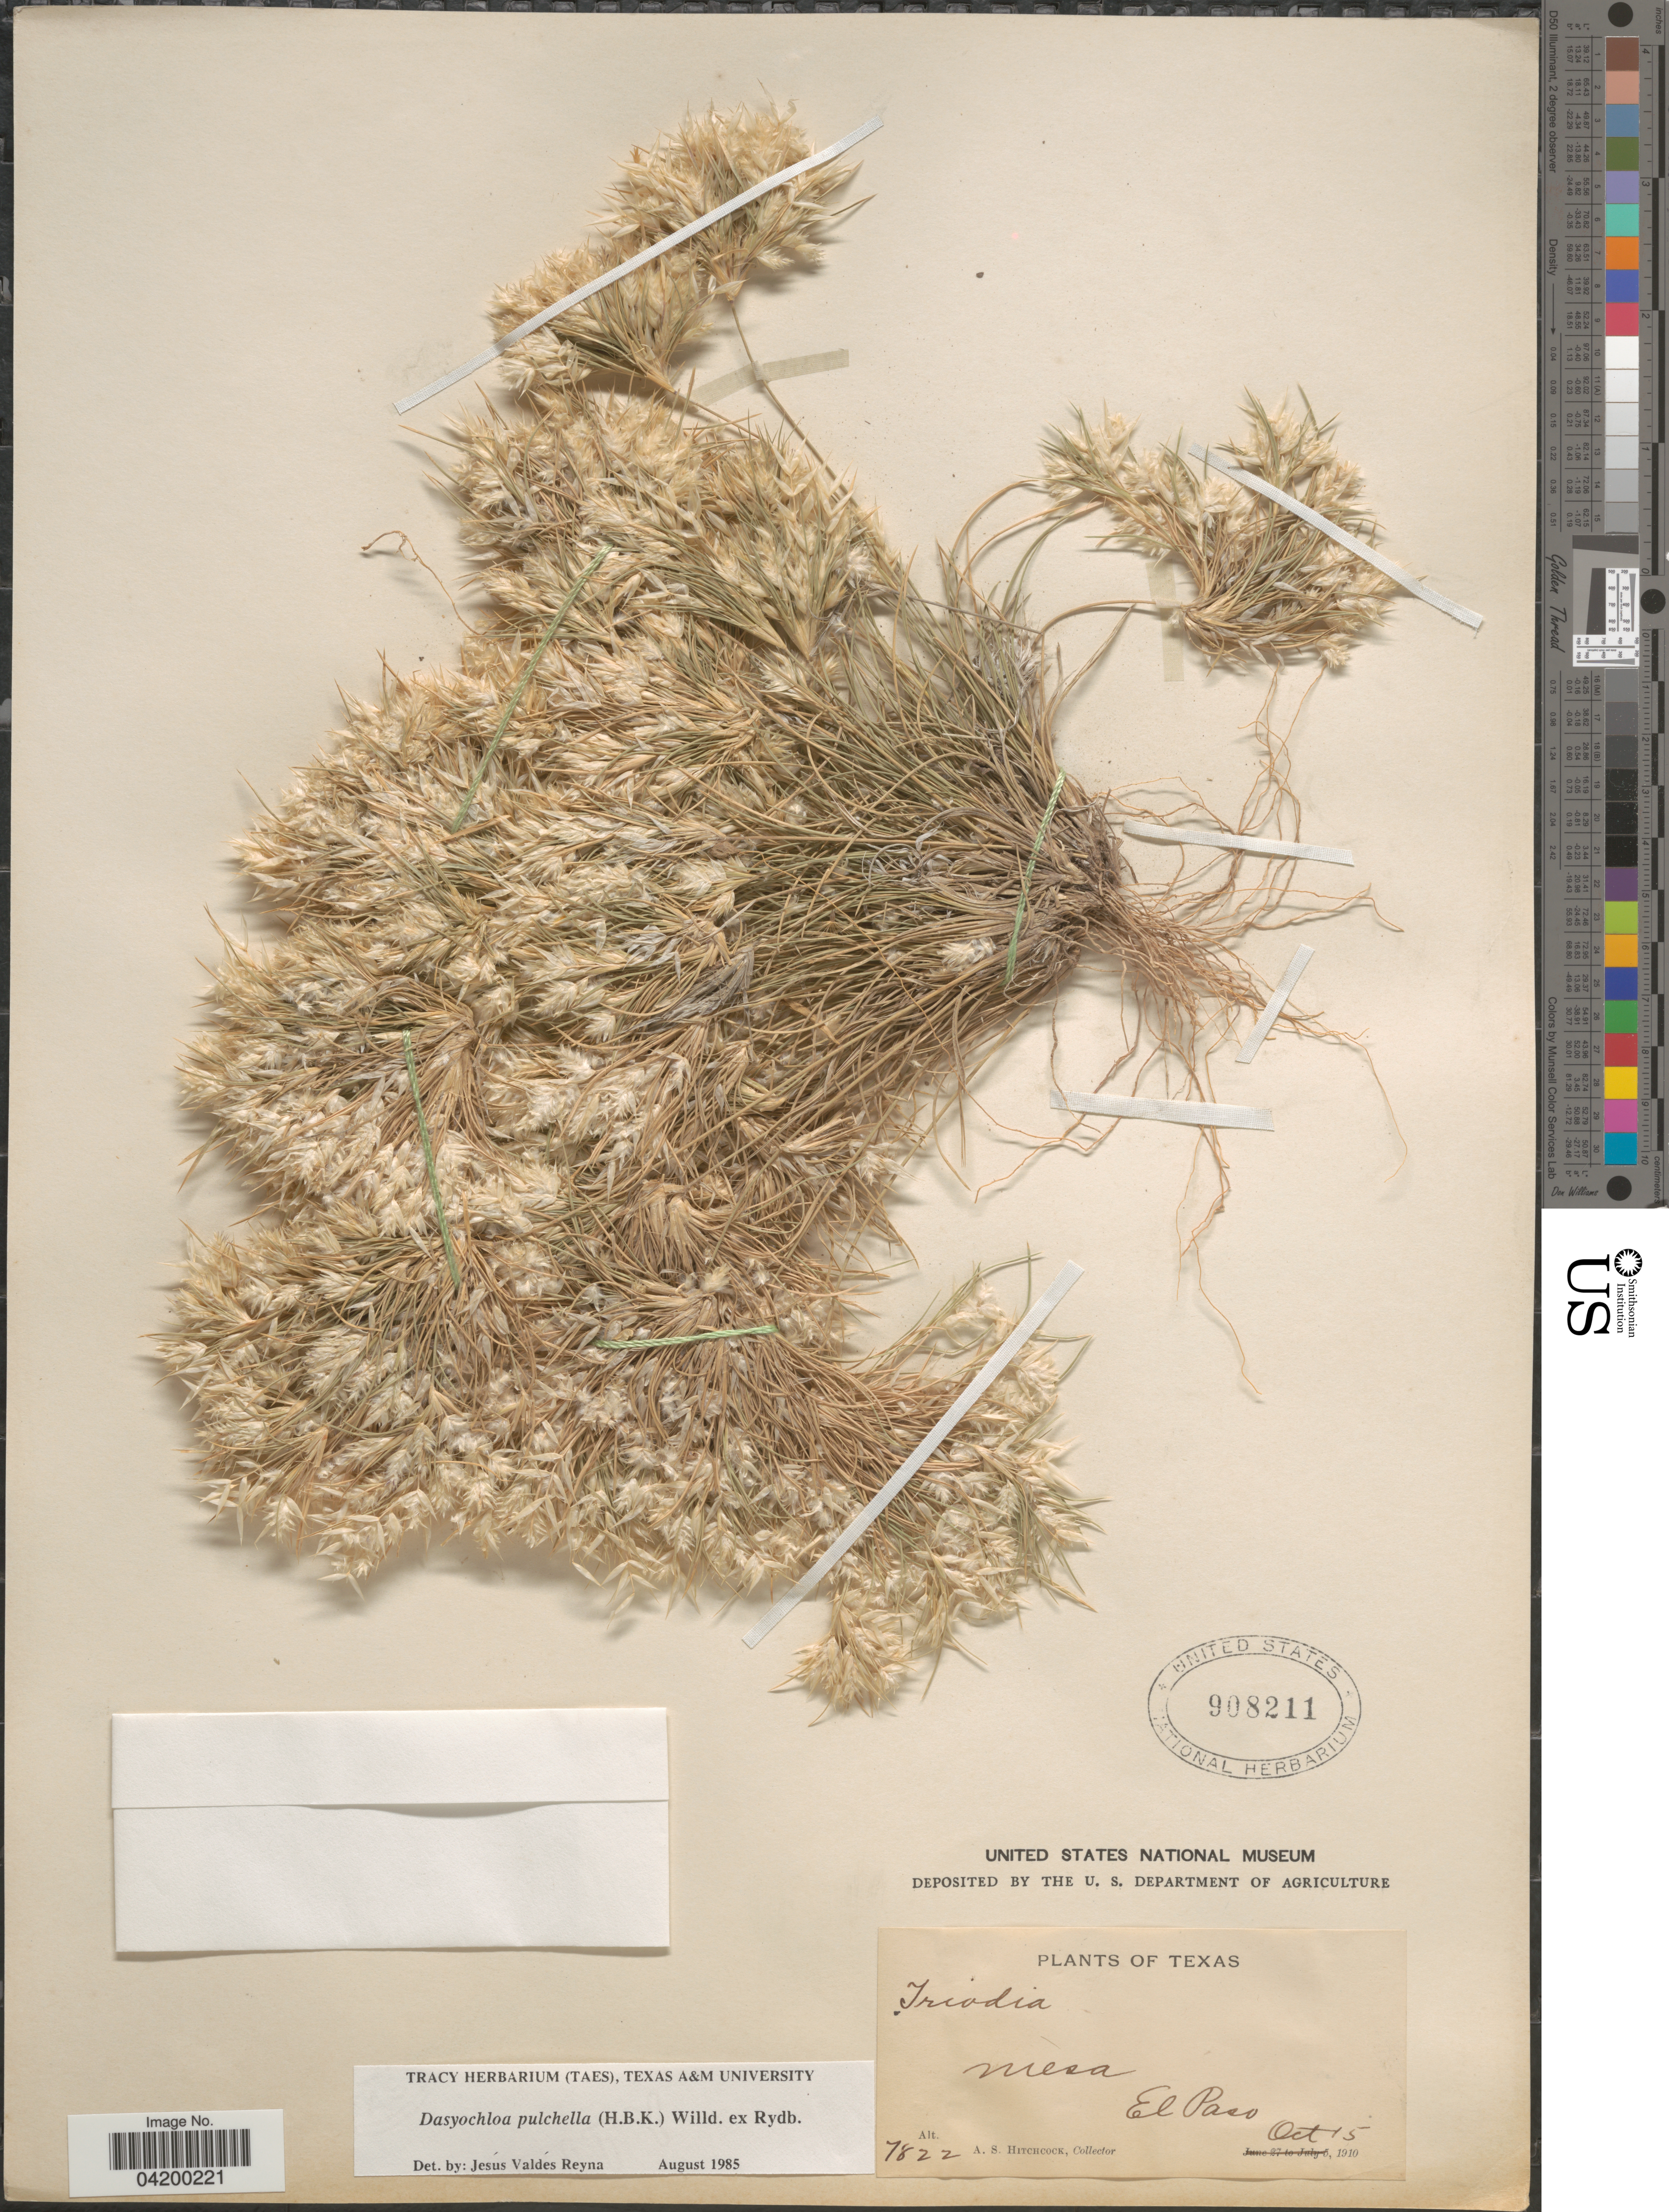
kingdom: Plantae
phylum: Tracheophyta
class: Liliopsida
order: Poales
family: Poaceae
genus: Dasyochloa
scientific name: Dasyochloa pulchella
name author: (Kunth) Willd. ex Rydb.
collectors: A. S. Hitchcock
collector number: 7822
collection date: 1910-10-15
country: United States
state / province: Texas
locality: Mesa El Paso.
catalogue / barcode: US 908211